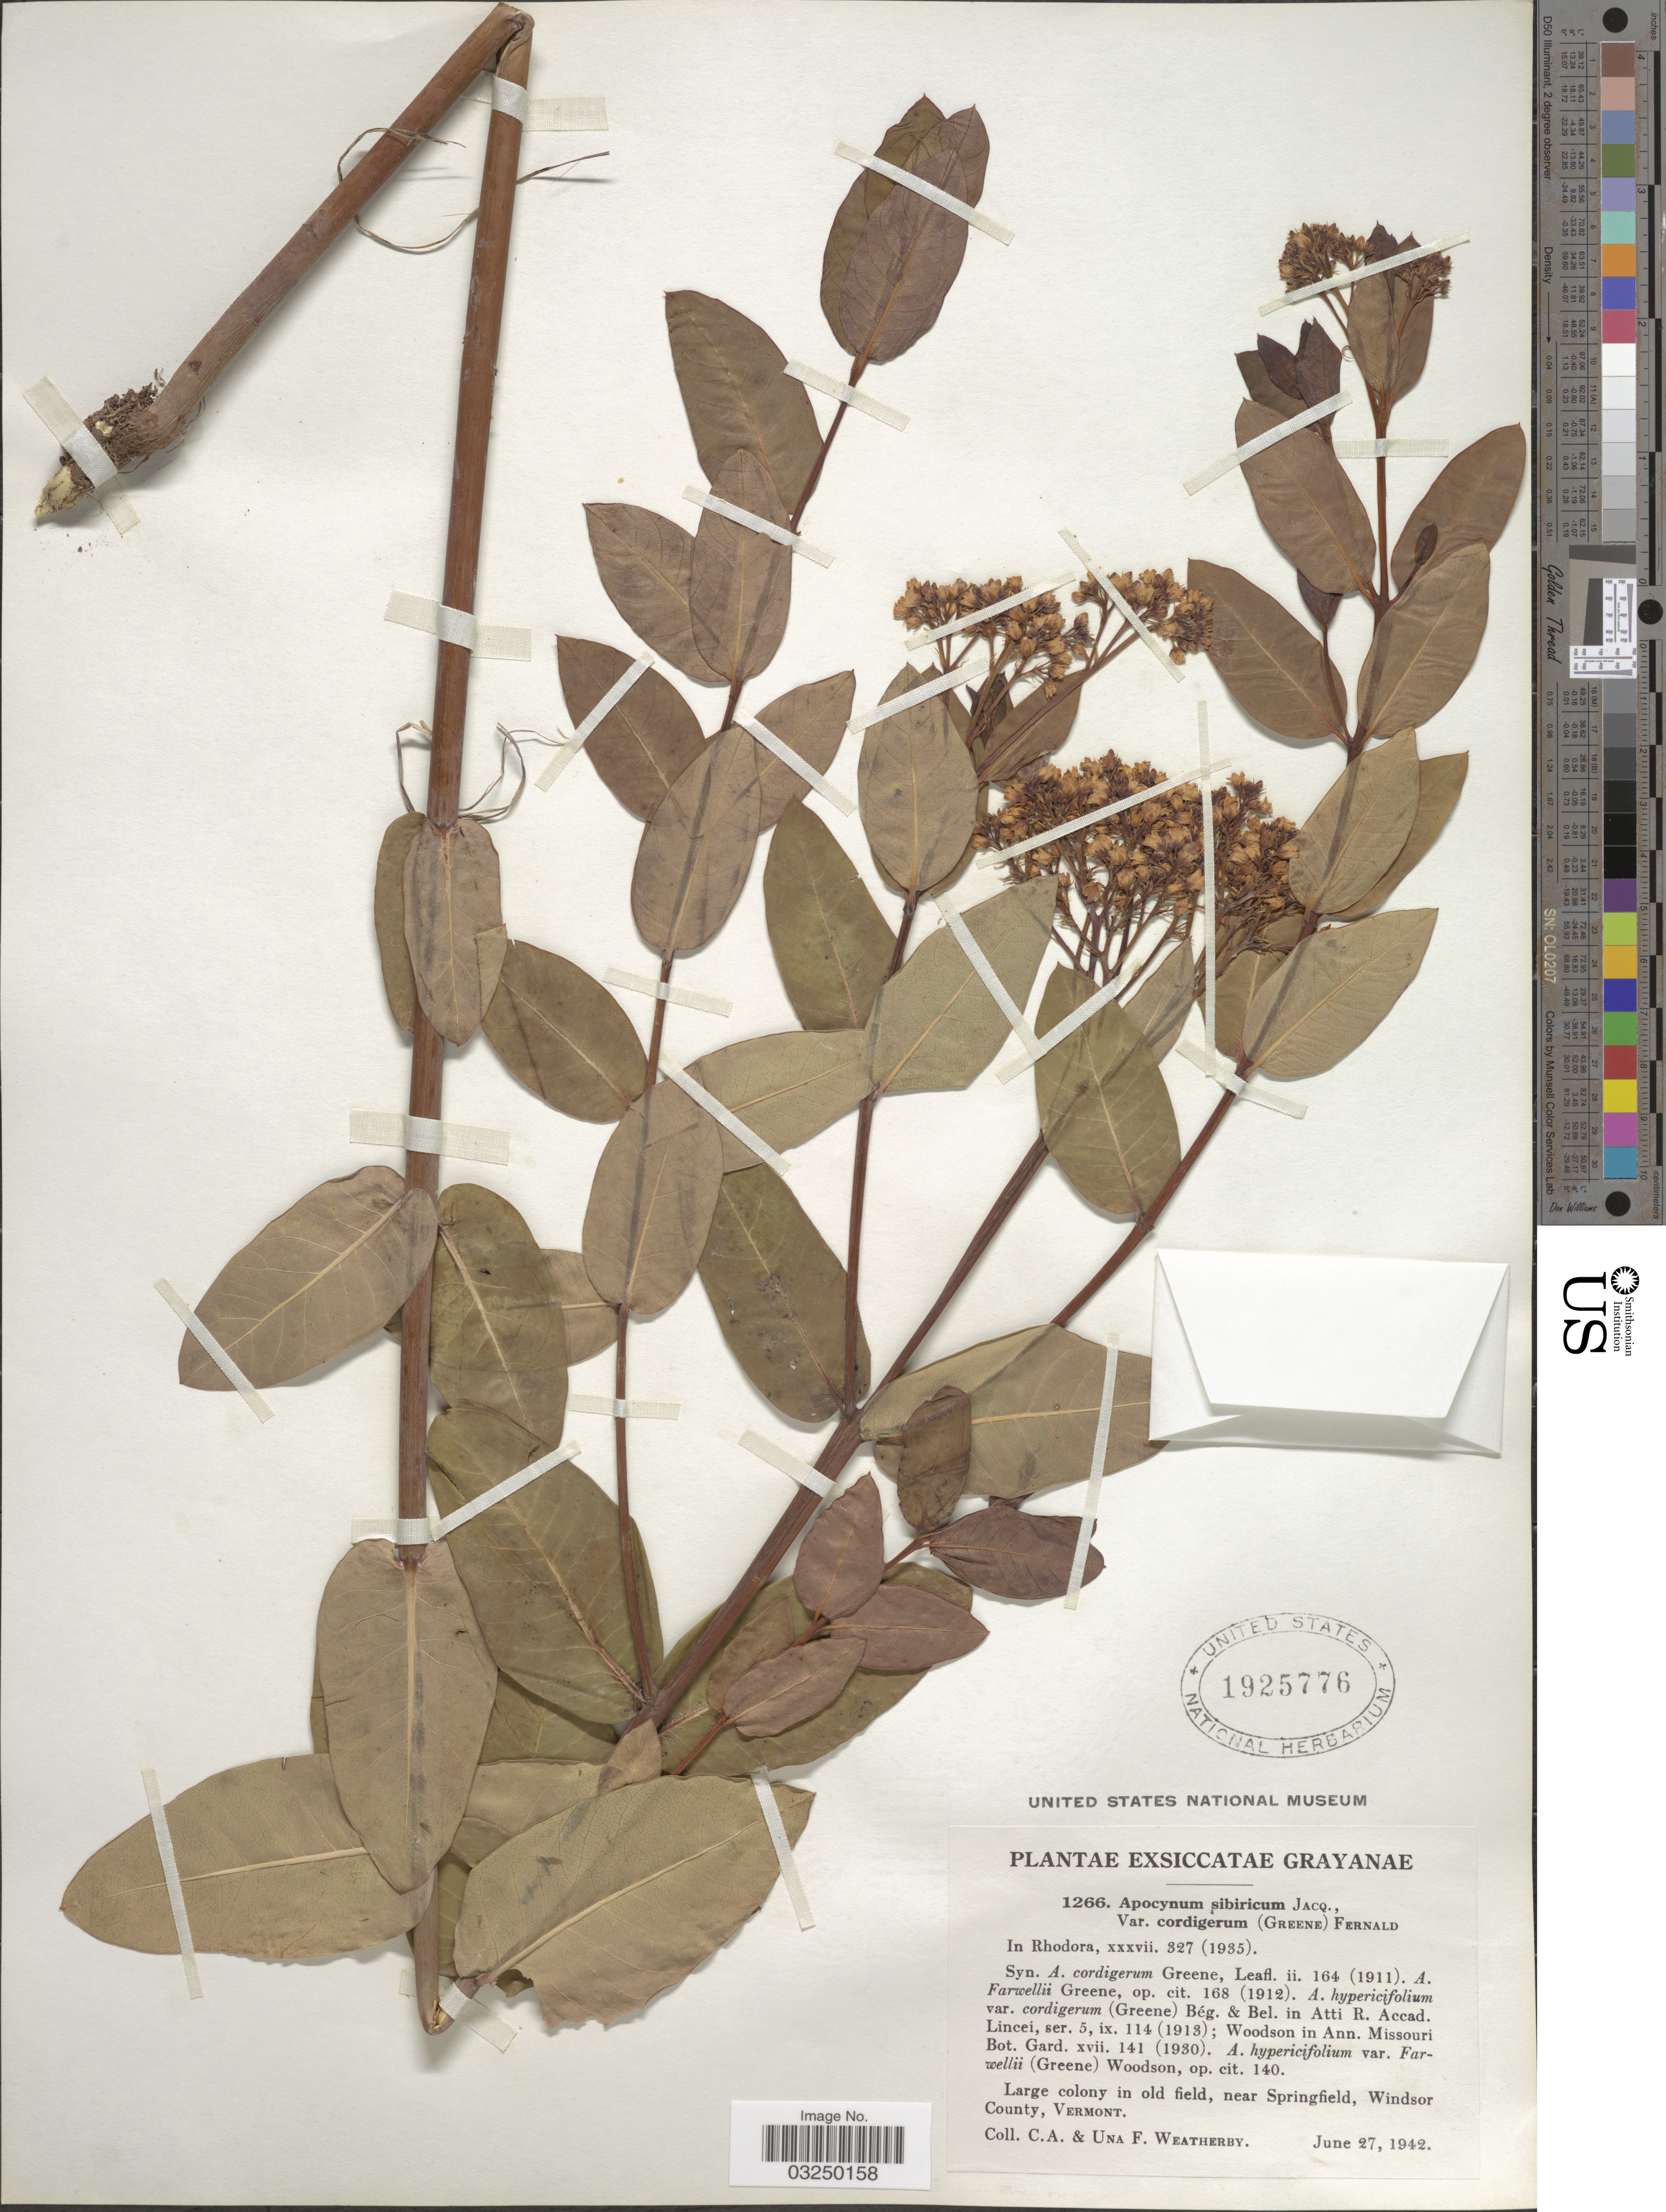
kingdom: Plantae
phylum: Tracheophyta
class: Magnoliopsida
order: Gentianales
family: Apocynaceae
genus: Apocynum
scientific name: Apocynum sibiricum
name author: Jacq.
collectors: C. A. Weatherby & U. Weatherby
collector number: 1266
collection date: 1942-06-27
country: United States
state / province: Vermont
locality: Grayanae. Near Springfield, Windsor County.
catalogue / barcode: US 1925776